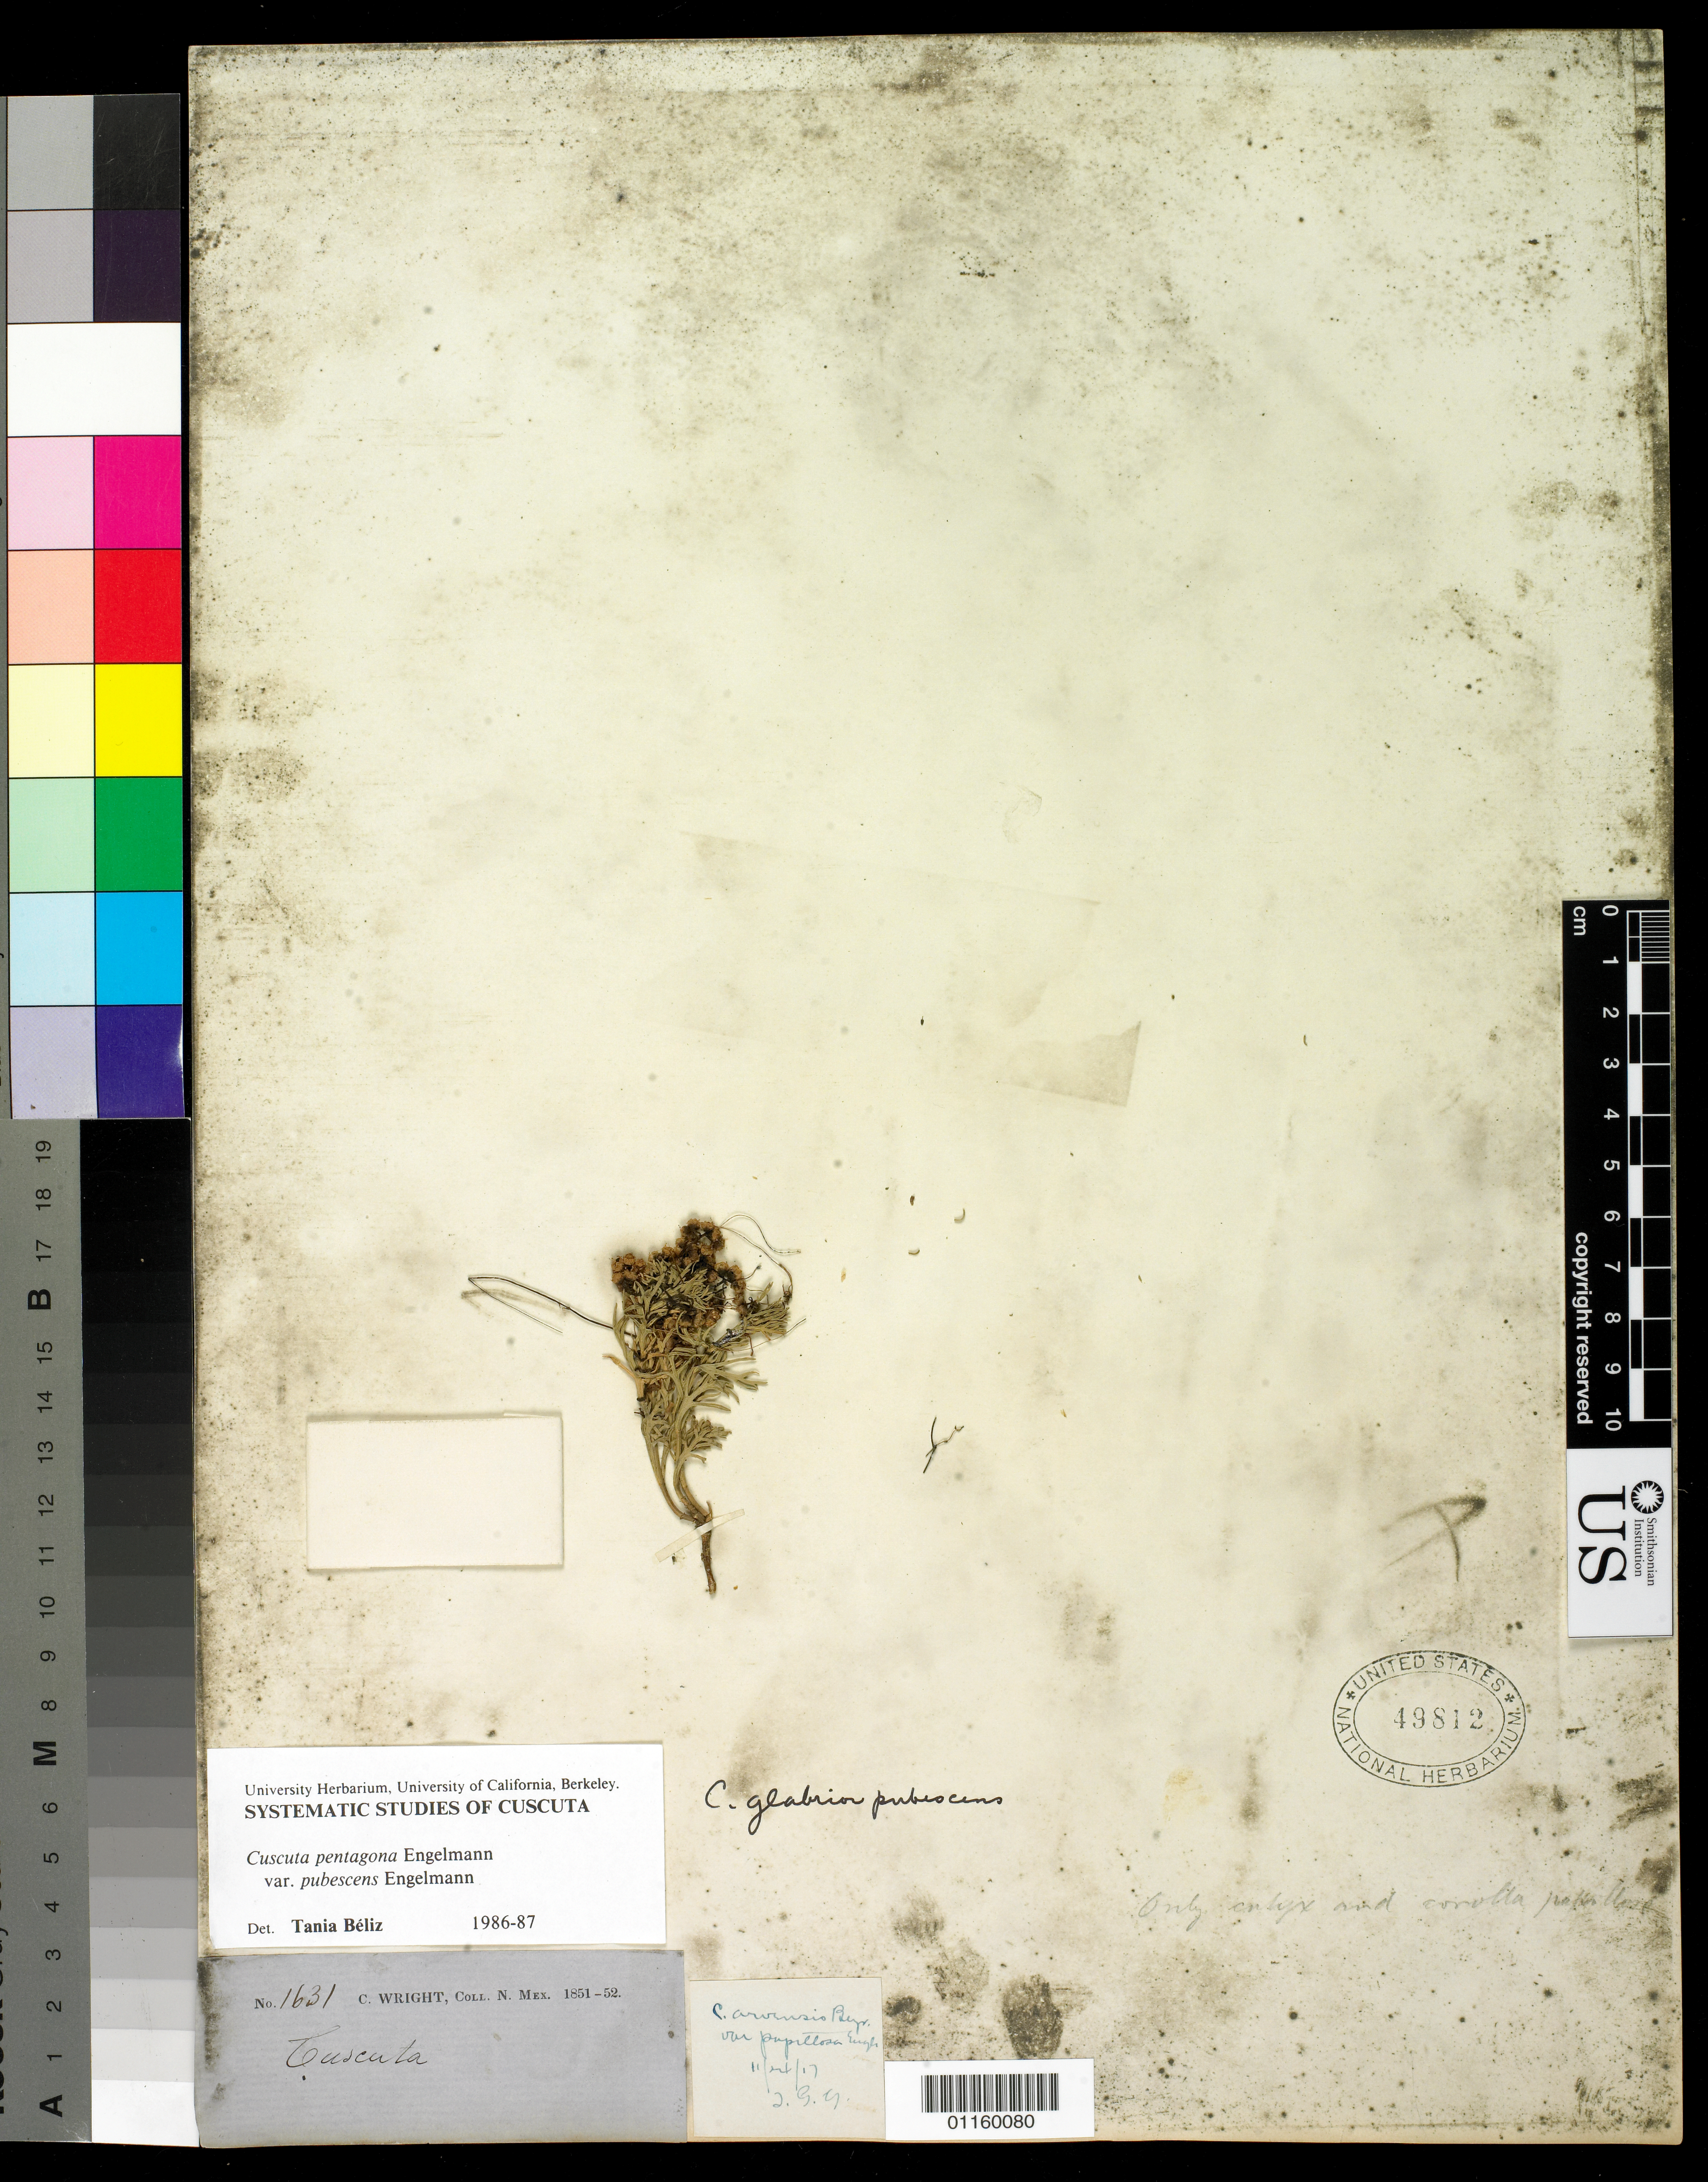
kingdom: Plantae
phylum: Tracheophyta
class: Magnoliopsida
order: Solanales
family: Convolvulaceae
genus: Cuscuta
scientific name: Cuscuta pentagona var. pubescens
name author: (Engelm.) Yunck.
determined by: Béliz, T.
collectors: C. Wright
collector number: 1631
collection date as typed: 1851 to -- --- 1852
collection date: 1851/1852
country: United States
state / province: New Mexico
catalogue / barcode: US 49812